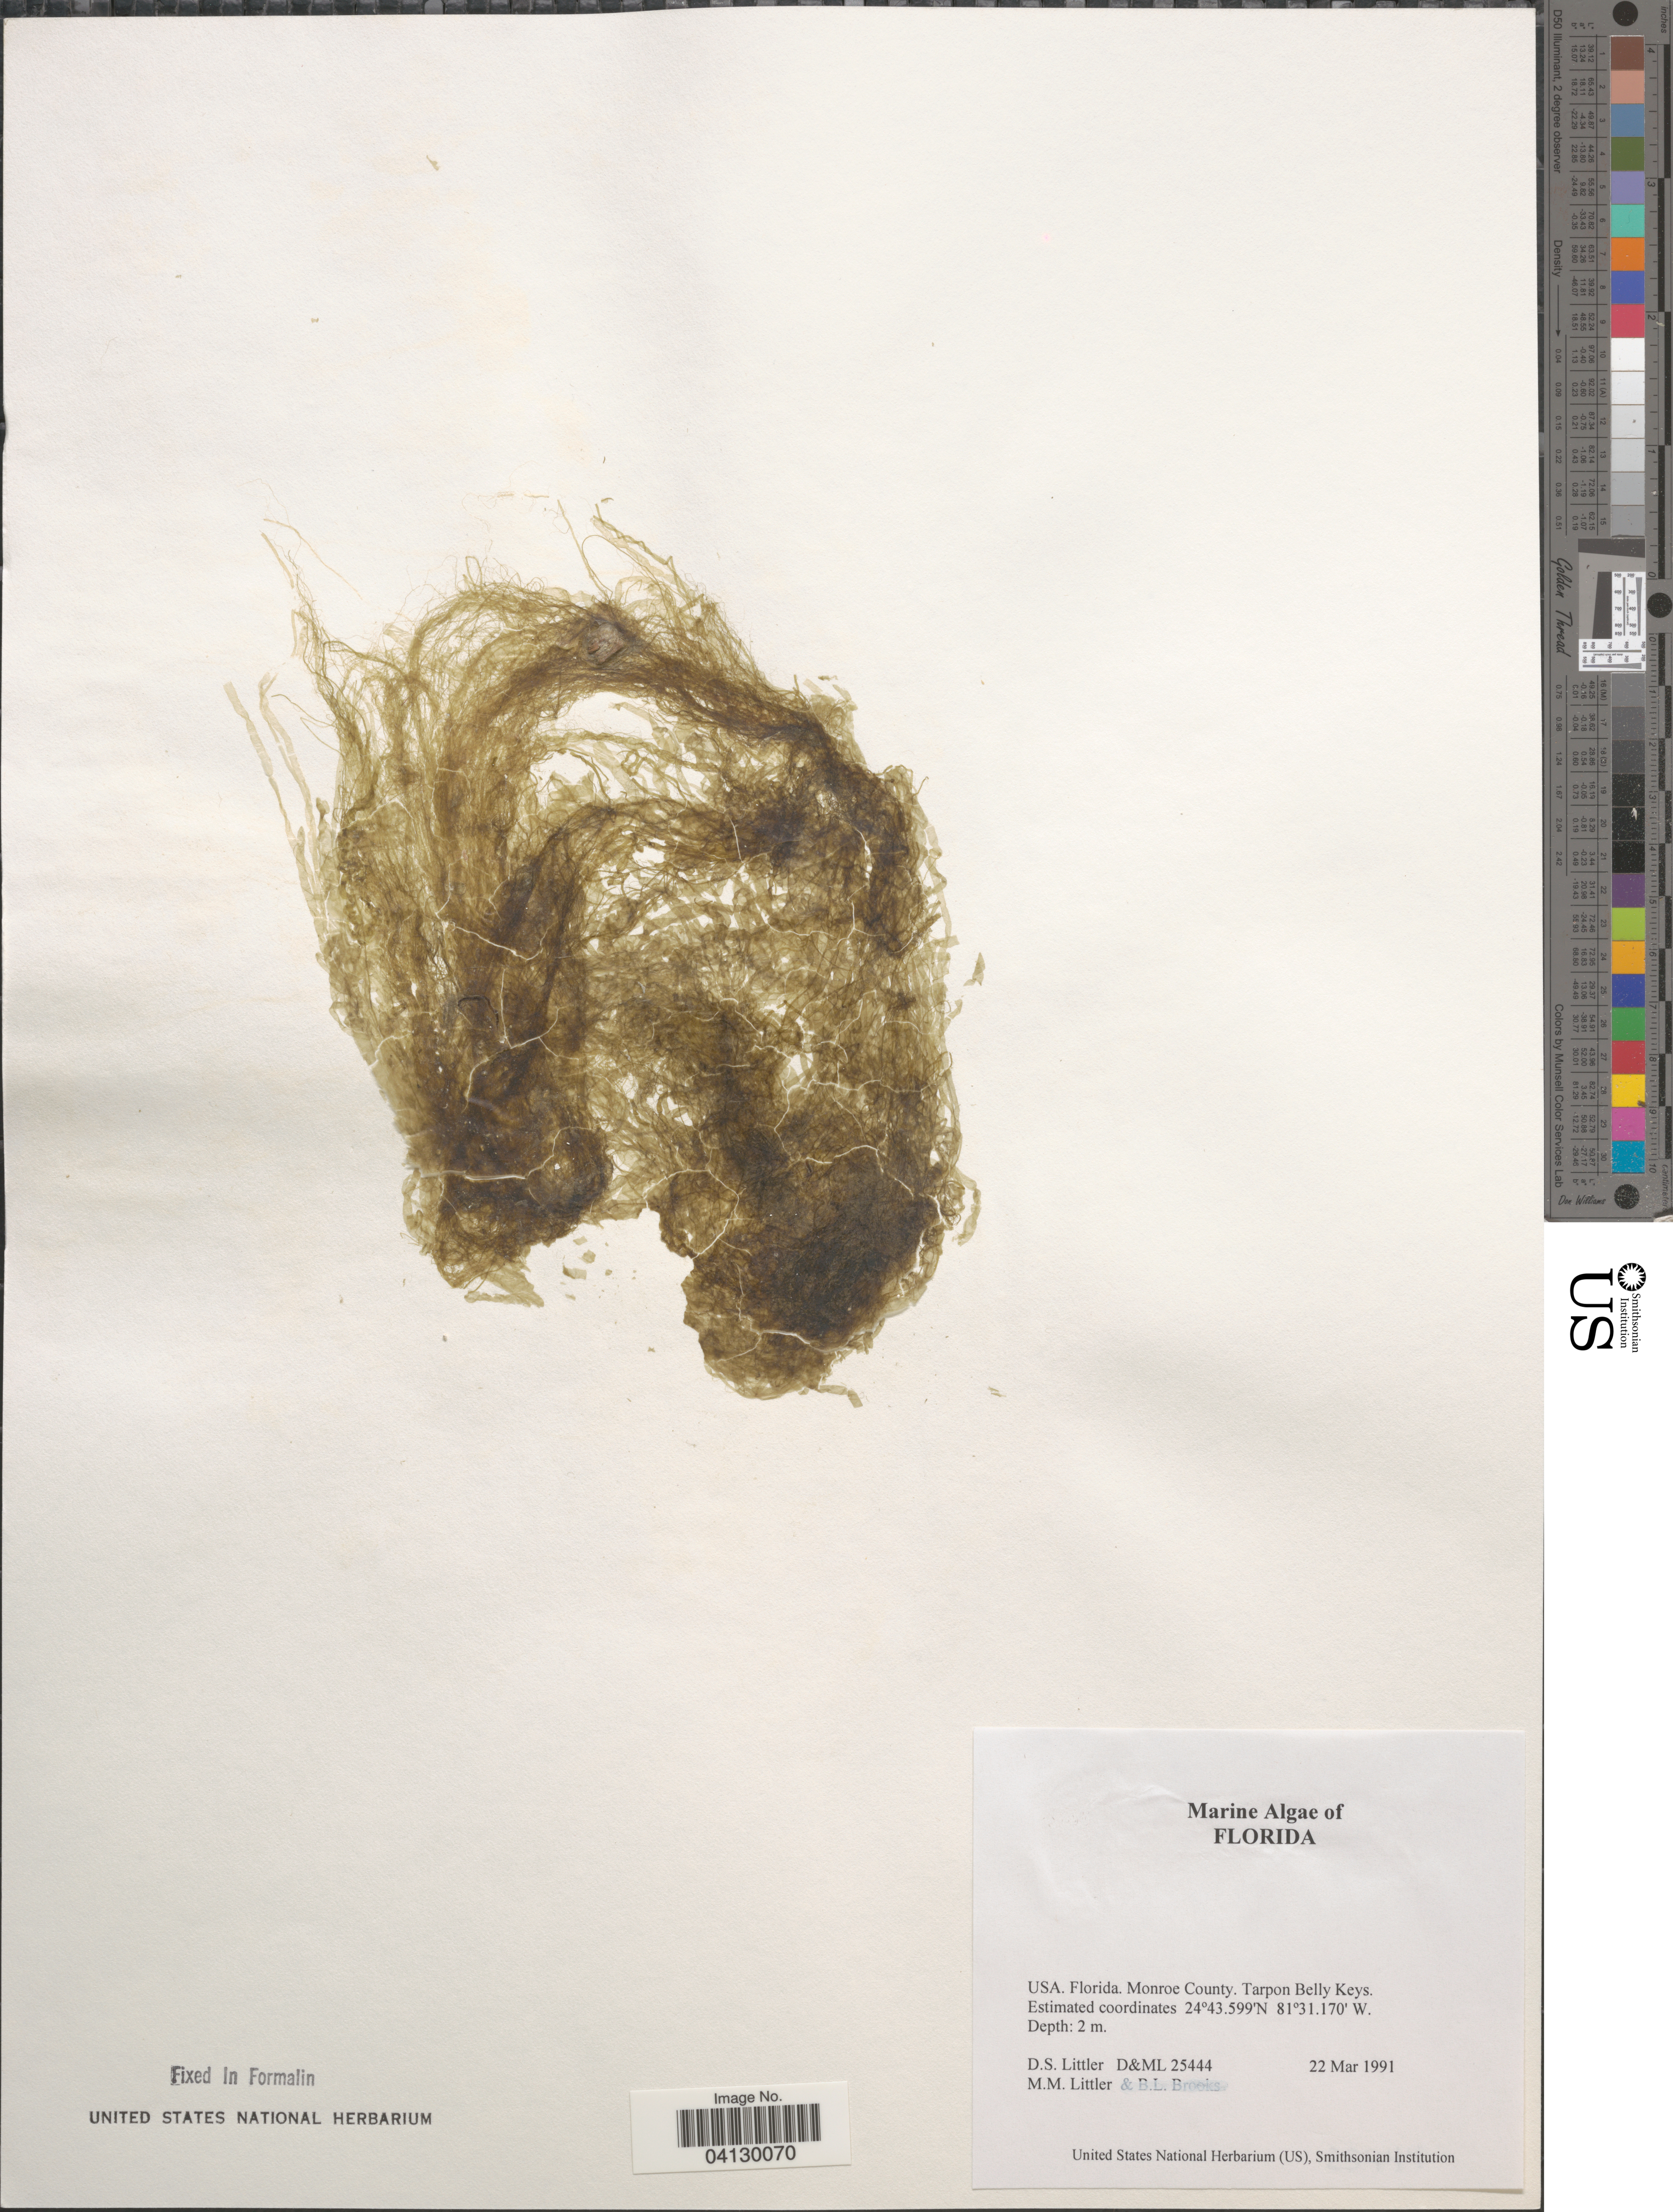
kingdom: Plantae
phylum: Rhodophyta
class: Florideophyceae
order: Corallinales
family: Corallinaceae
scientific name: Crustose Coralline Algae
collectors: D. S. Littler & B. Brooks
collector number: D&ML 25444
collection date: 1991-03-22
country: United States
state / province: Florida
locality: Monroe County. Tarpon Belly Keys.